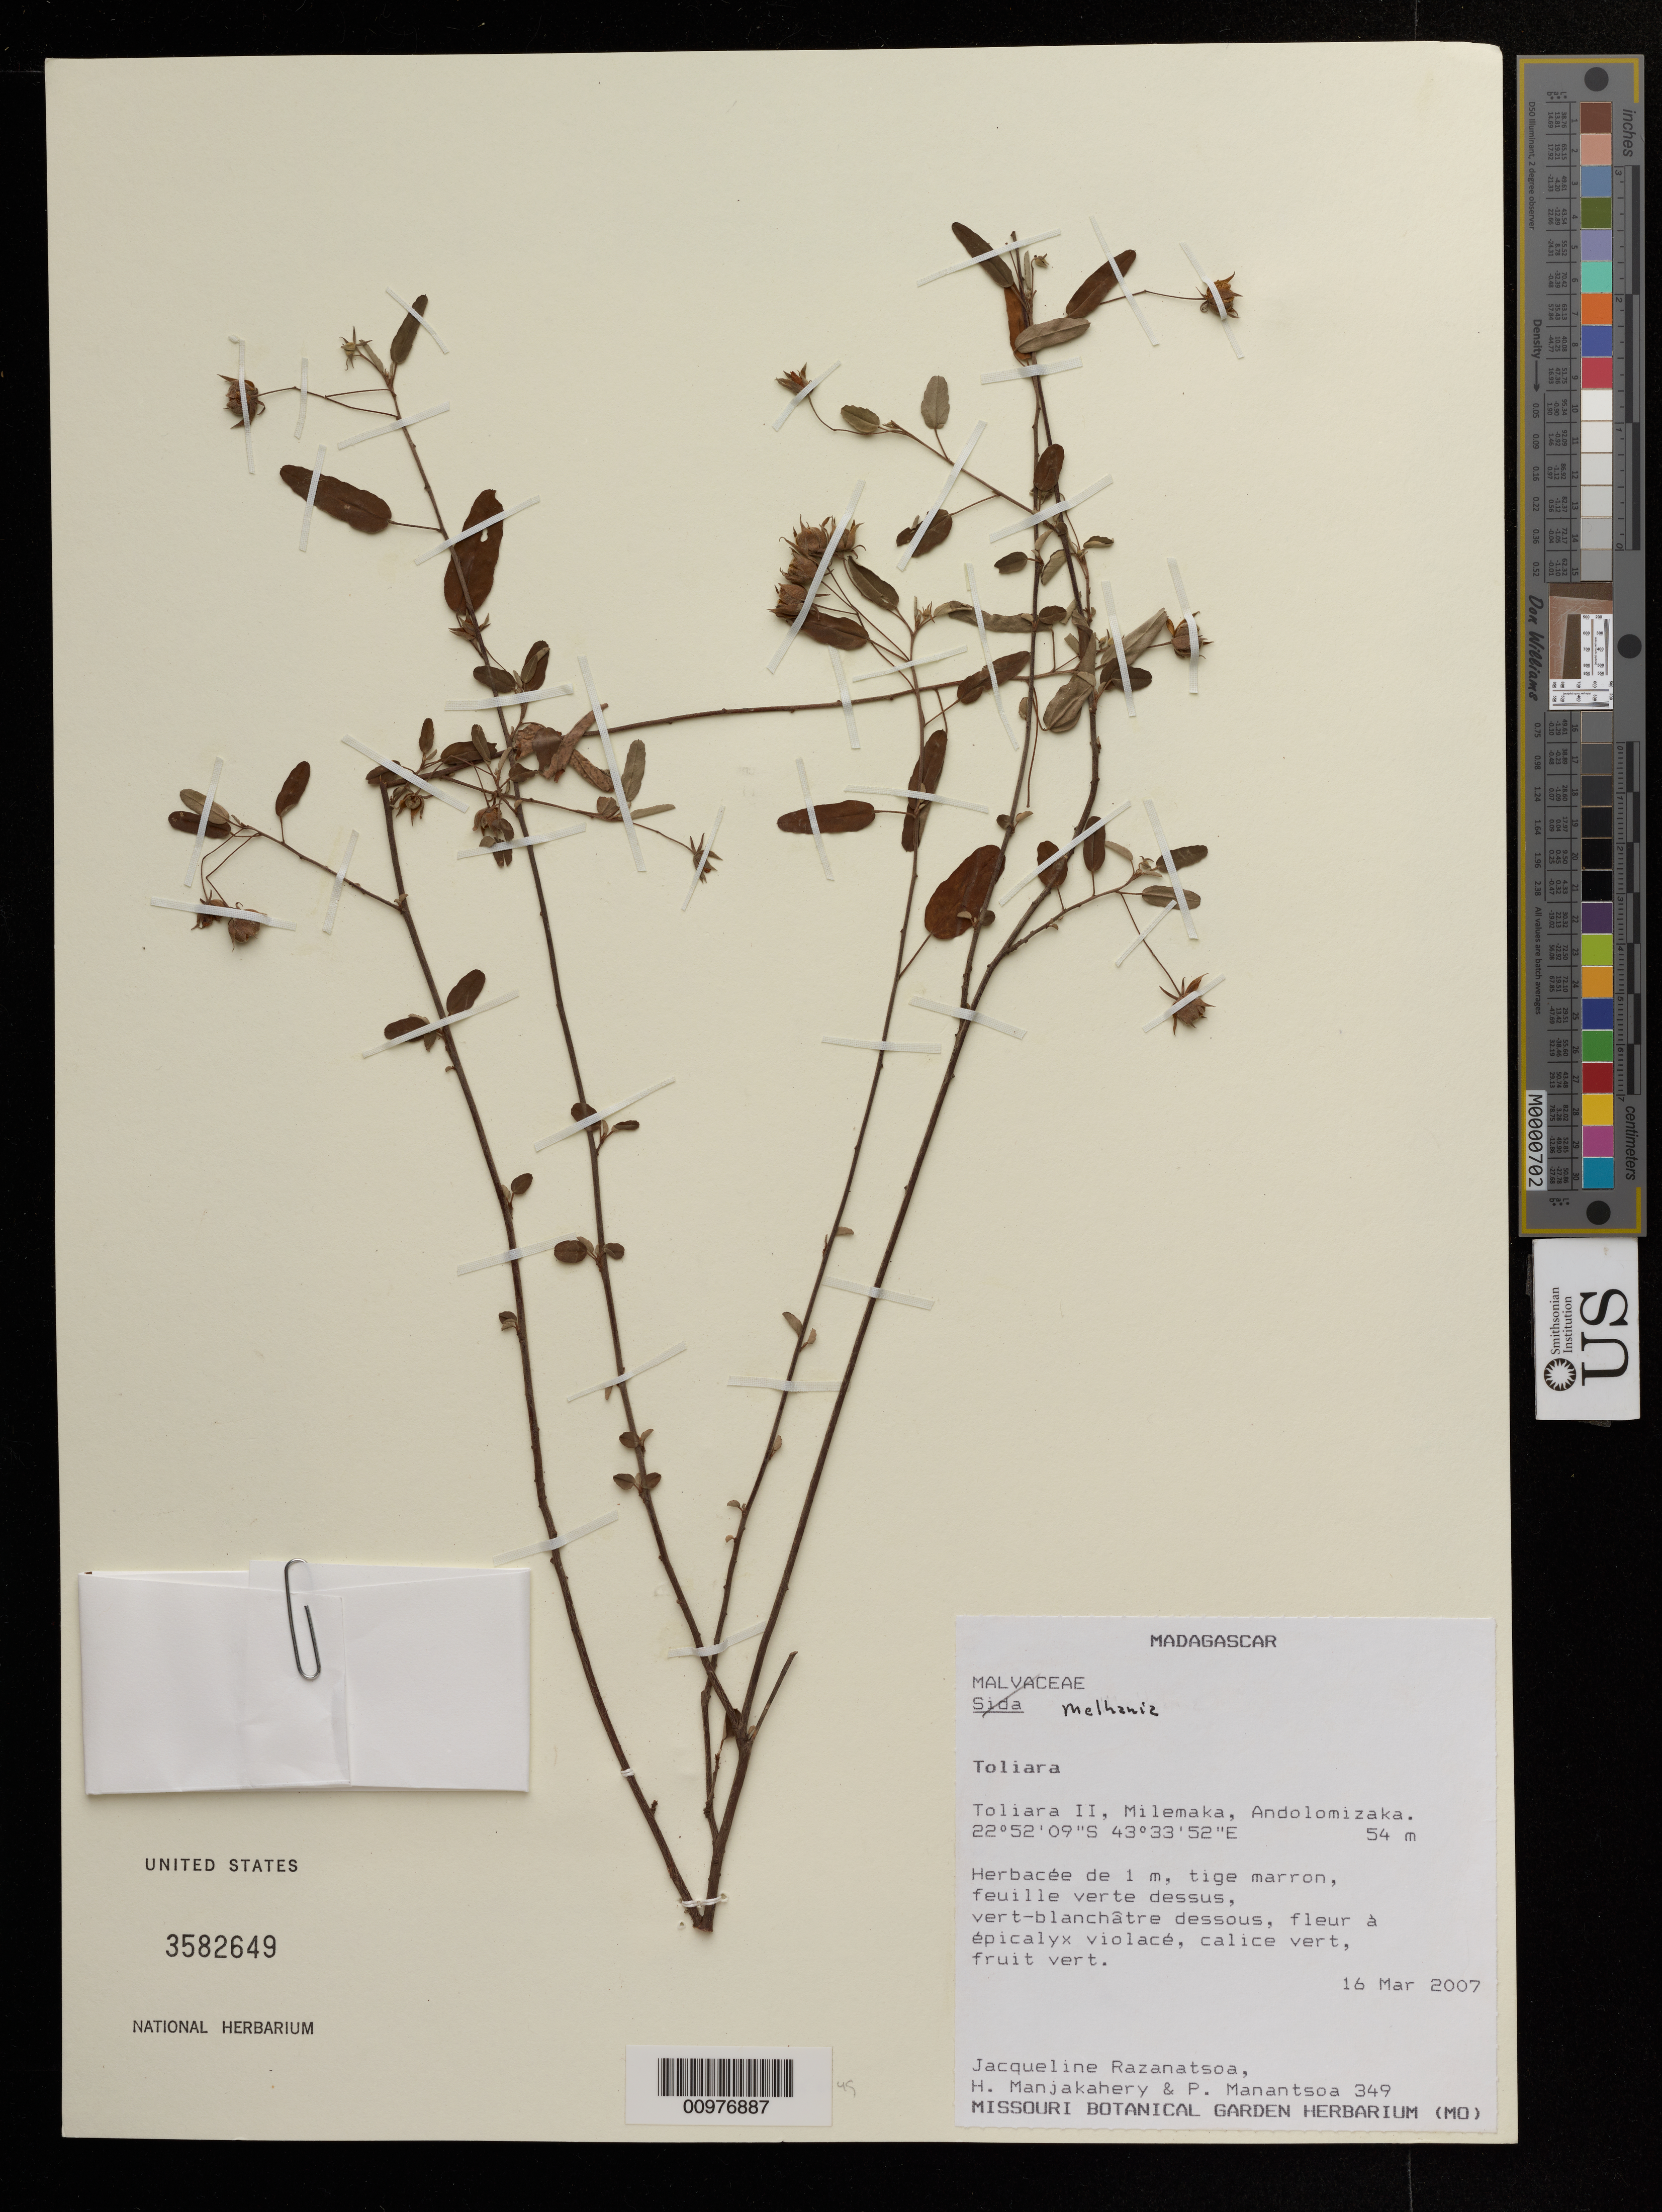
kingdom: Plantae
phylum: Tracheophyta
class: Magnoliopsida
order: Malvales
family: Malvaceae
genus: Melhania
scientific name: Melhania sp.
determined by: Dorr, L. J., (BOT), Smithsonian Institution - National Museum of Natural History (UNITED STATES)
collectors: J. Razanatsoa et al.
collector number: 349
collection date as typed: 16 Mar 2007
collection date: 2007-03-16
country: Madagascar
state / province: Atsimo-Andrefana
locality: Milemaka, Andolomizaka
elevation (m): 54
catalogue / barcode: US 3582649